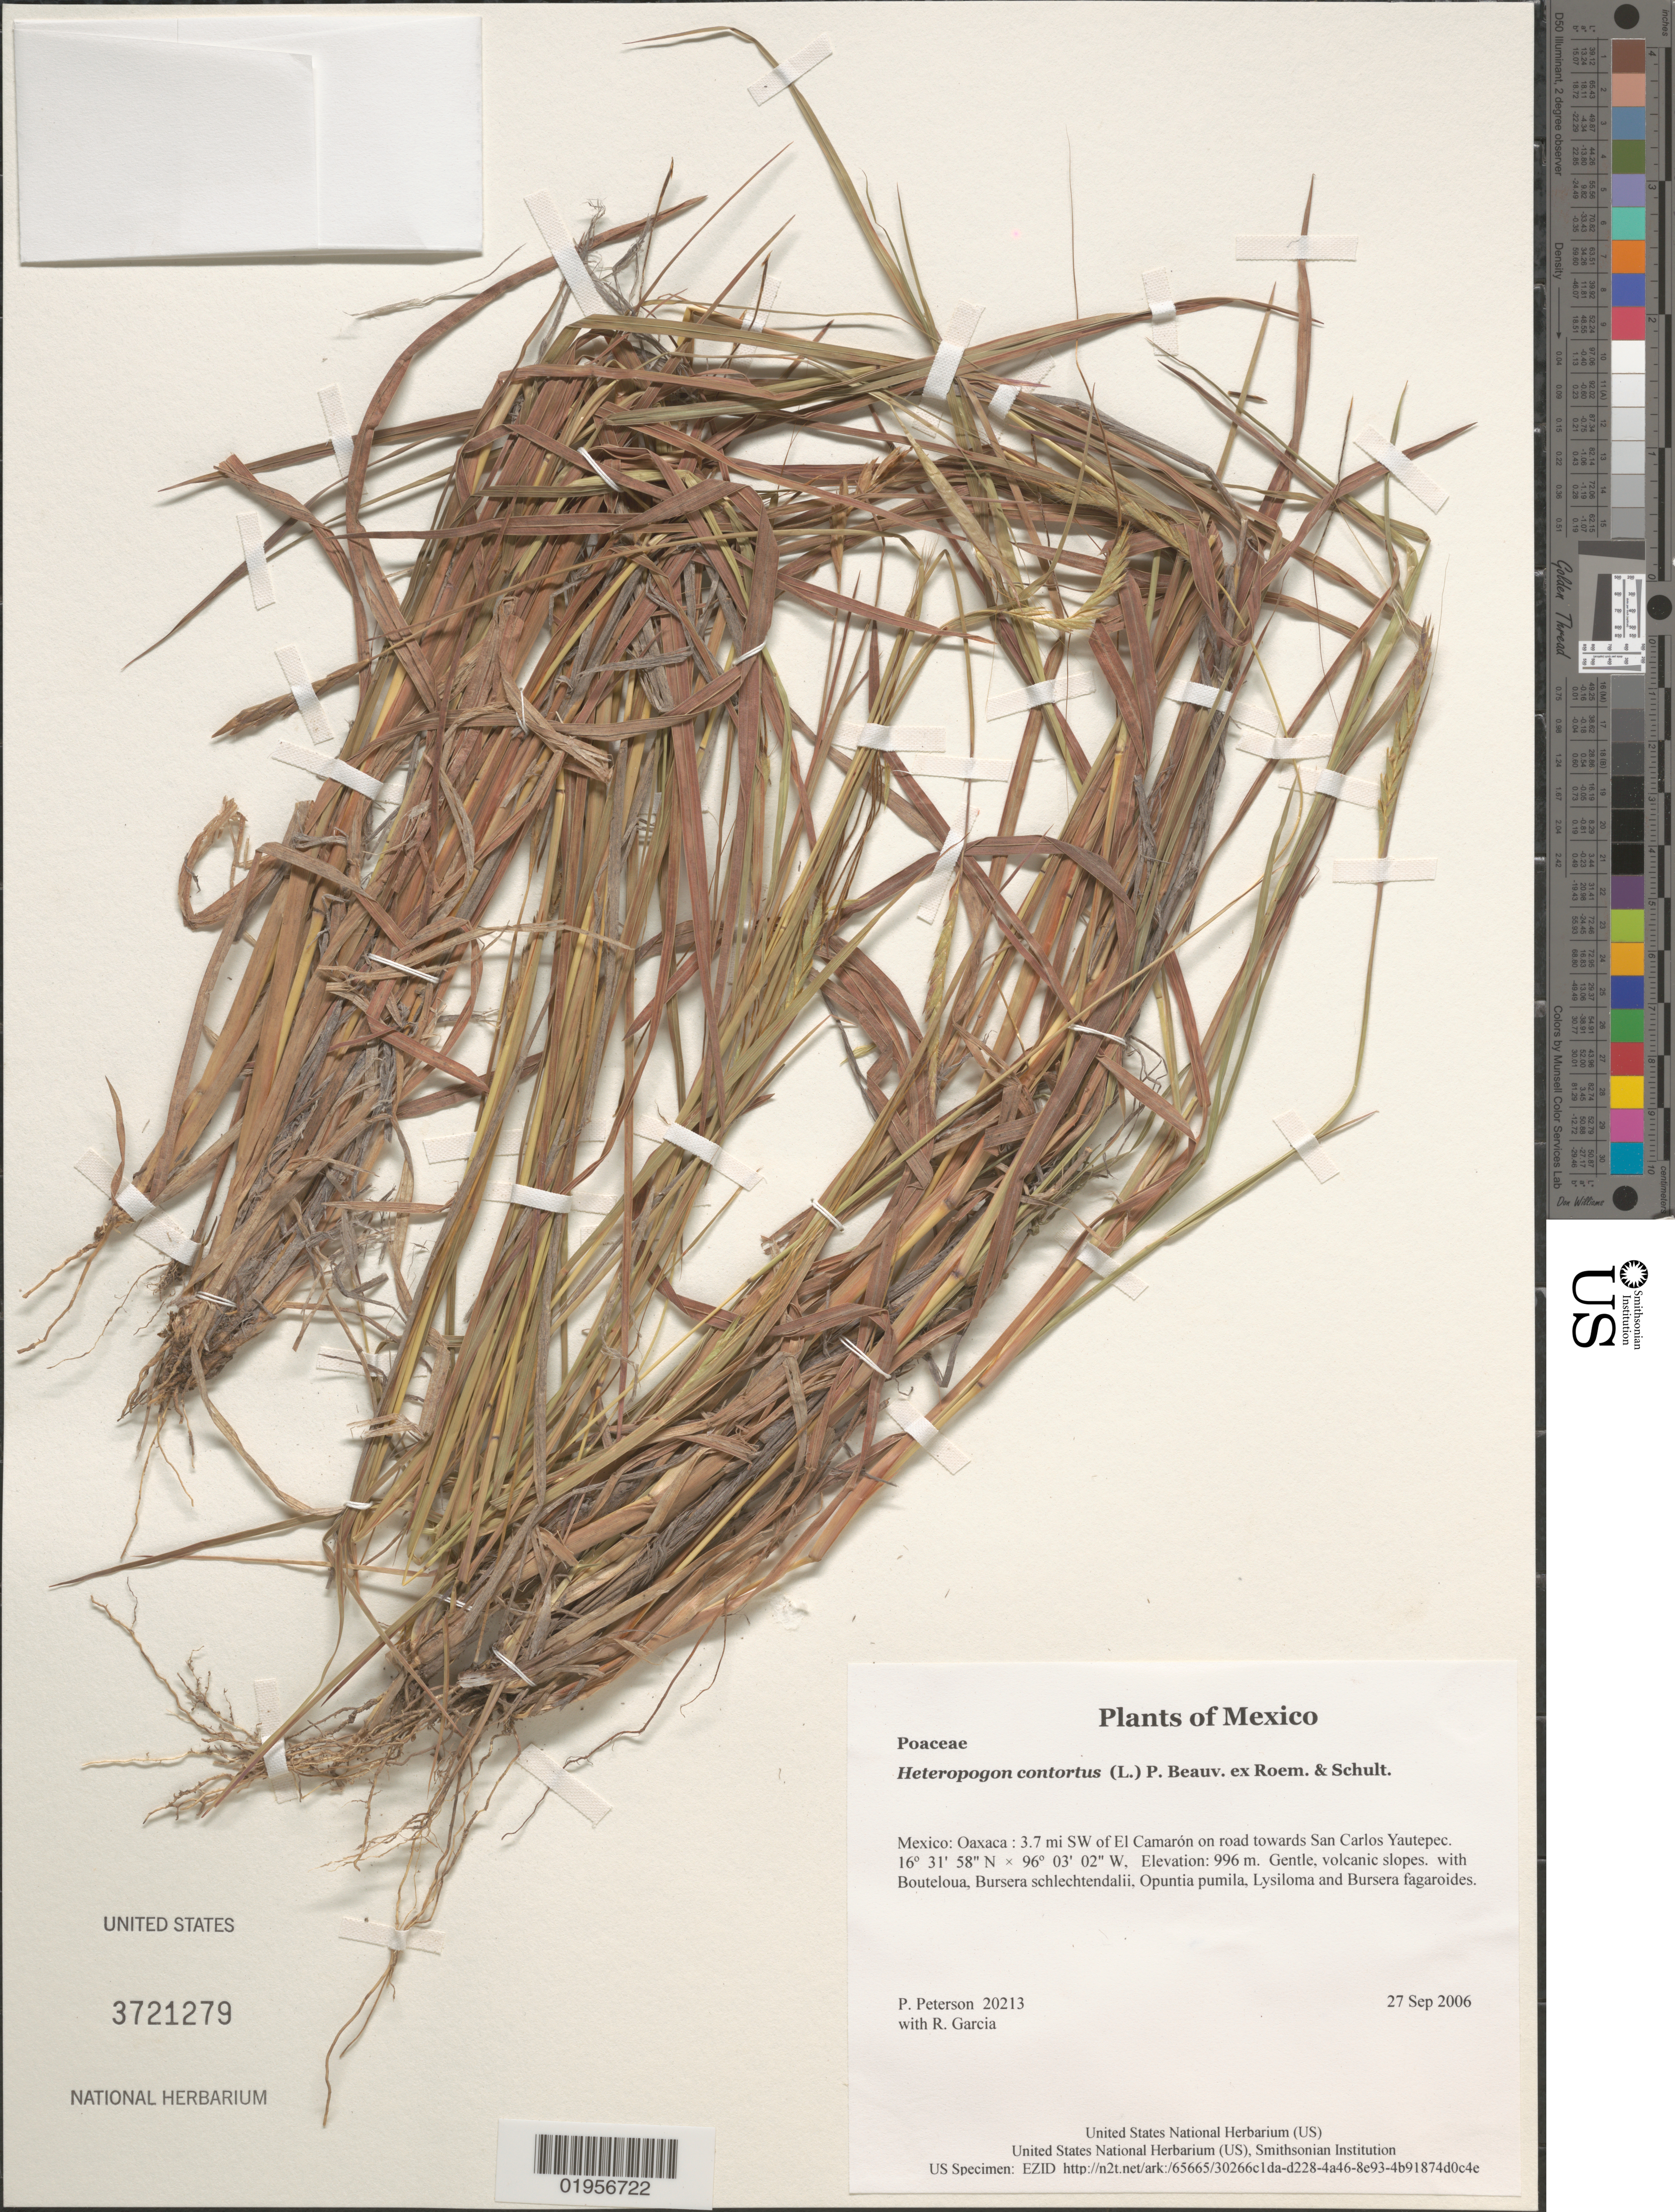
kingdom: Plantae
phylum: Tracheophyta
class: Liliopsida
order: Poales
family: Poaceae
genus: Heteropogon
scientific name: Heteropogon contortus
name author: (L.) P. Beauv. ex Roem. & Schult.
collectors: P. M. Peterson & R. Garcia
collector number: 20213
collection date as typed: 27 Sep 2006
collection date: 2006-09-27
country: Mexico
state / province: Oaxaca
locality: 3.7 mi SW of El Camarón on road towards San Carlos Yautepec.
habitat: Gentle, volcanic slopes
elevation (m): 996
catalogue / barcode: US 3721279